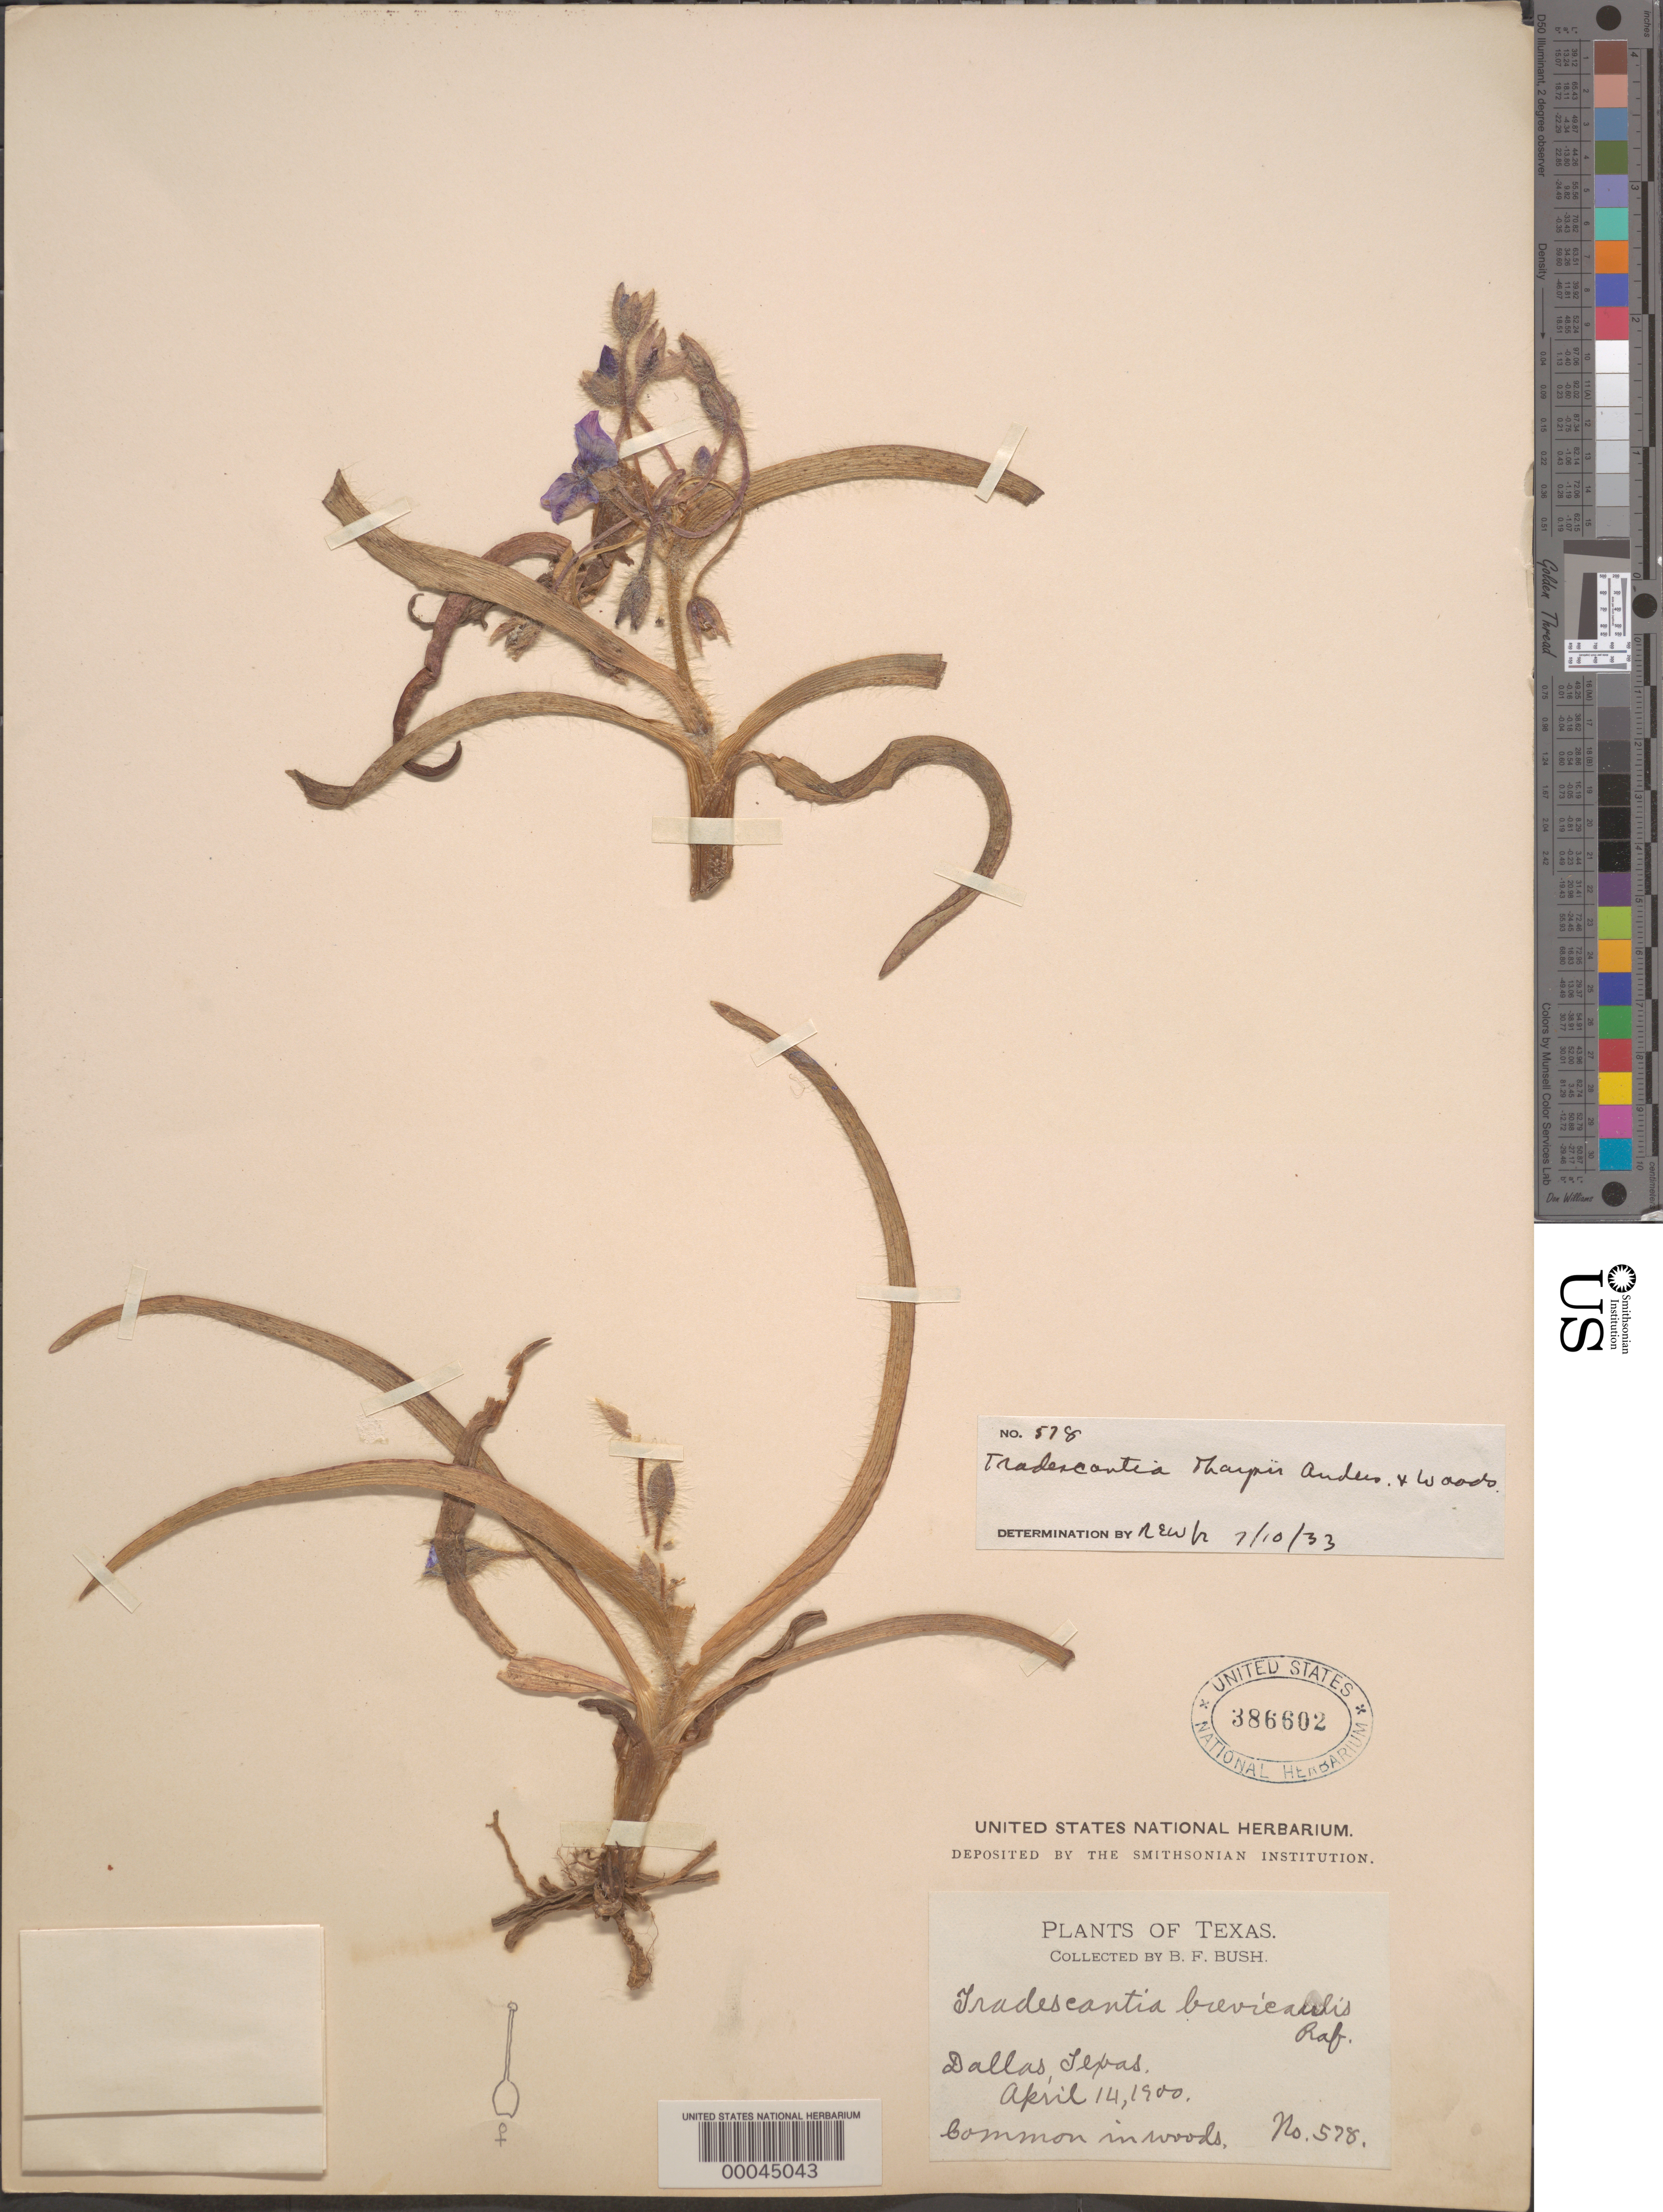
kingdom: Plantae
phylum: Tracheophyta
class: Liliopsida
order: Commelinales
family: Commelinaceae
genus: Tradescantia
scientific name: Tradescantia tharpii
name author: E.S. Anderson & Woodson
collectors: B. F. Bush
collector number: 578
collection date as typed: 14 Apr 1900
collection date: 1900-04-14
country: United States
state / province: Texas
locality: Dallas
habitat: Woods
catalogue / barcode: US 386602